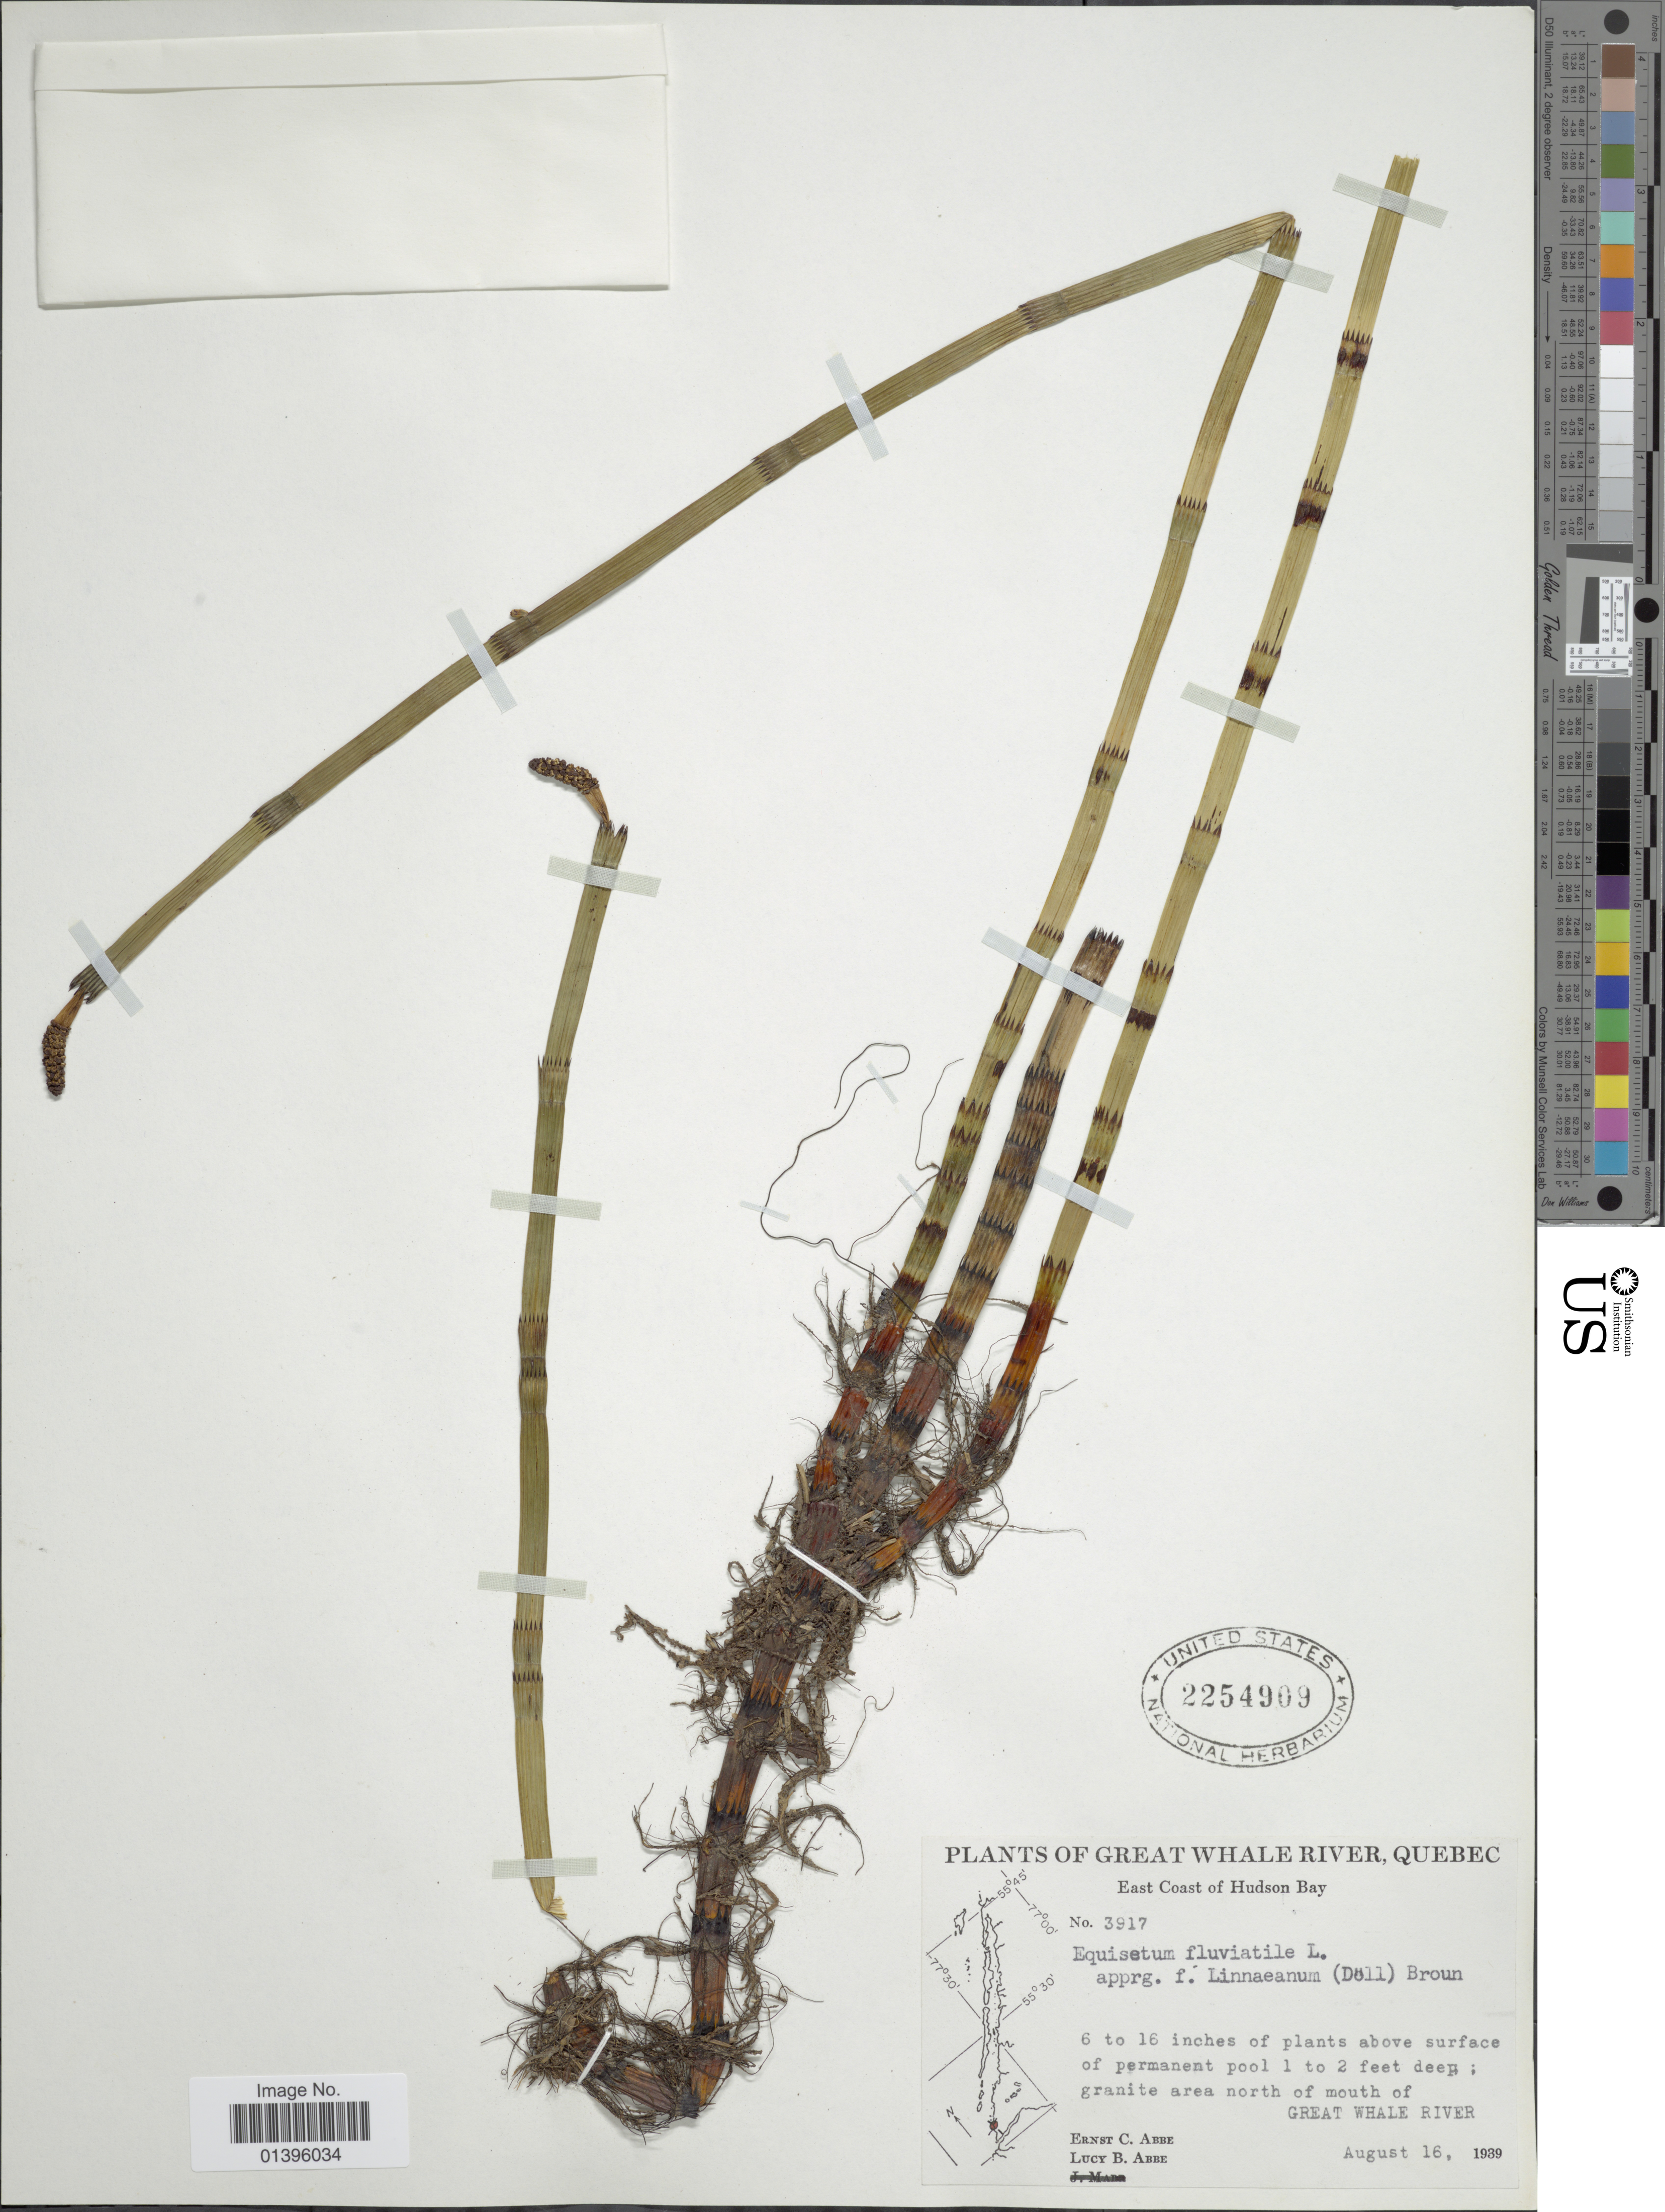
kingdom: Plantae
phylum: Tracheophyta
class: Polypodiopsida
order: Equisetales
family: Equisetaceae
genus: Equisetum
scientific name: Equisetum fluviatile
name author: L.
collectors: E. C. Abbe, L. B. Abbe & J. Marr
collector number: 3917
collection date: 1939-08-16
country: Canada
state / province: Quebec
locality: Great Whale River. East Coast of Hudson Bay. Granite area north of mouth of Great Whale River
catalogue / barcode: US 2254909